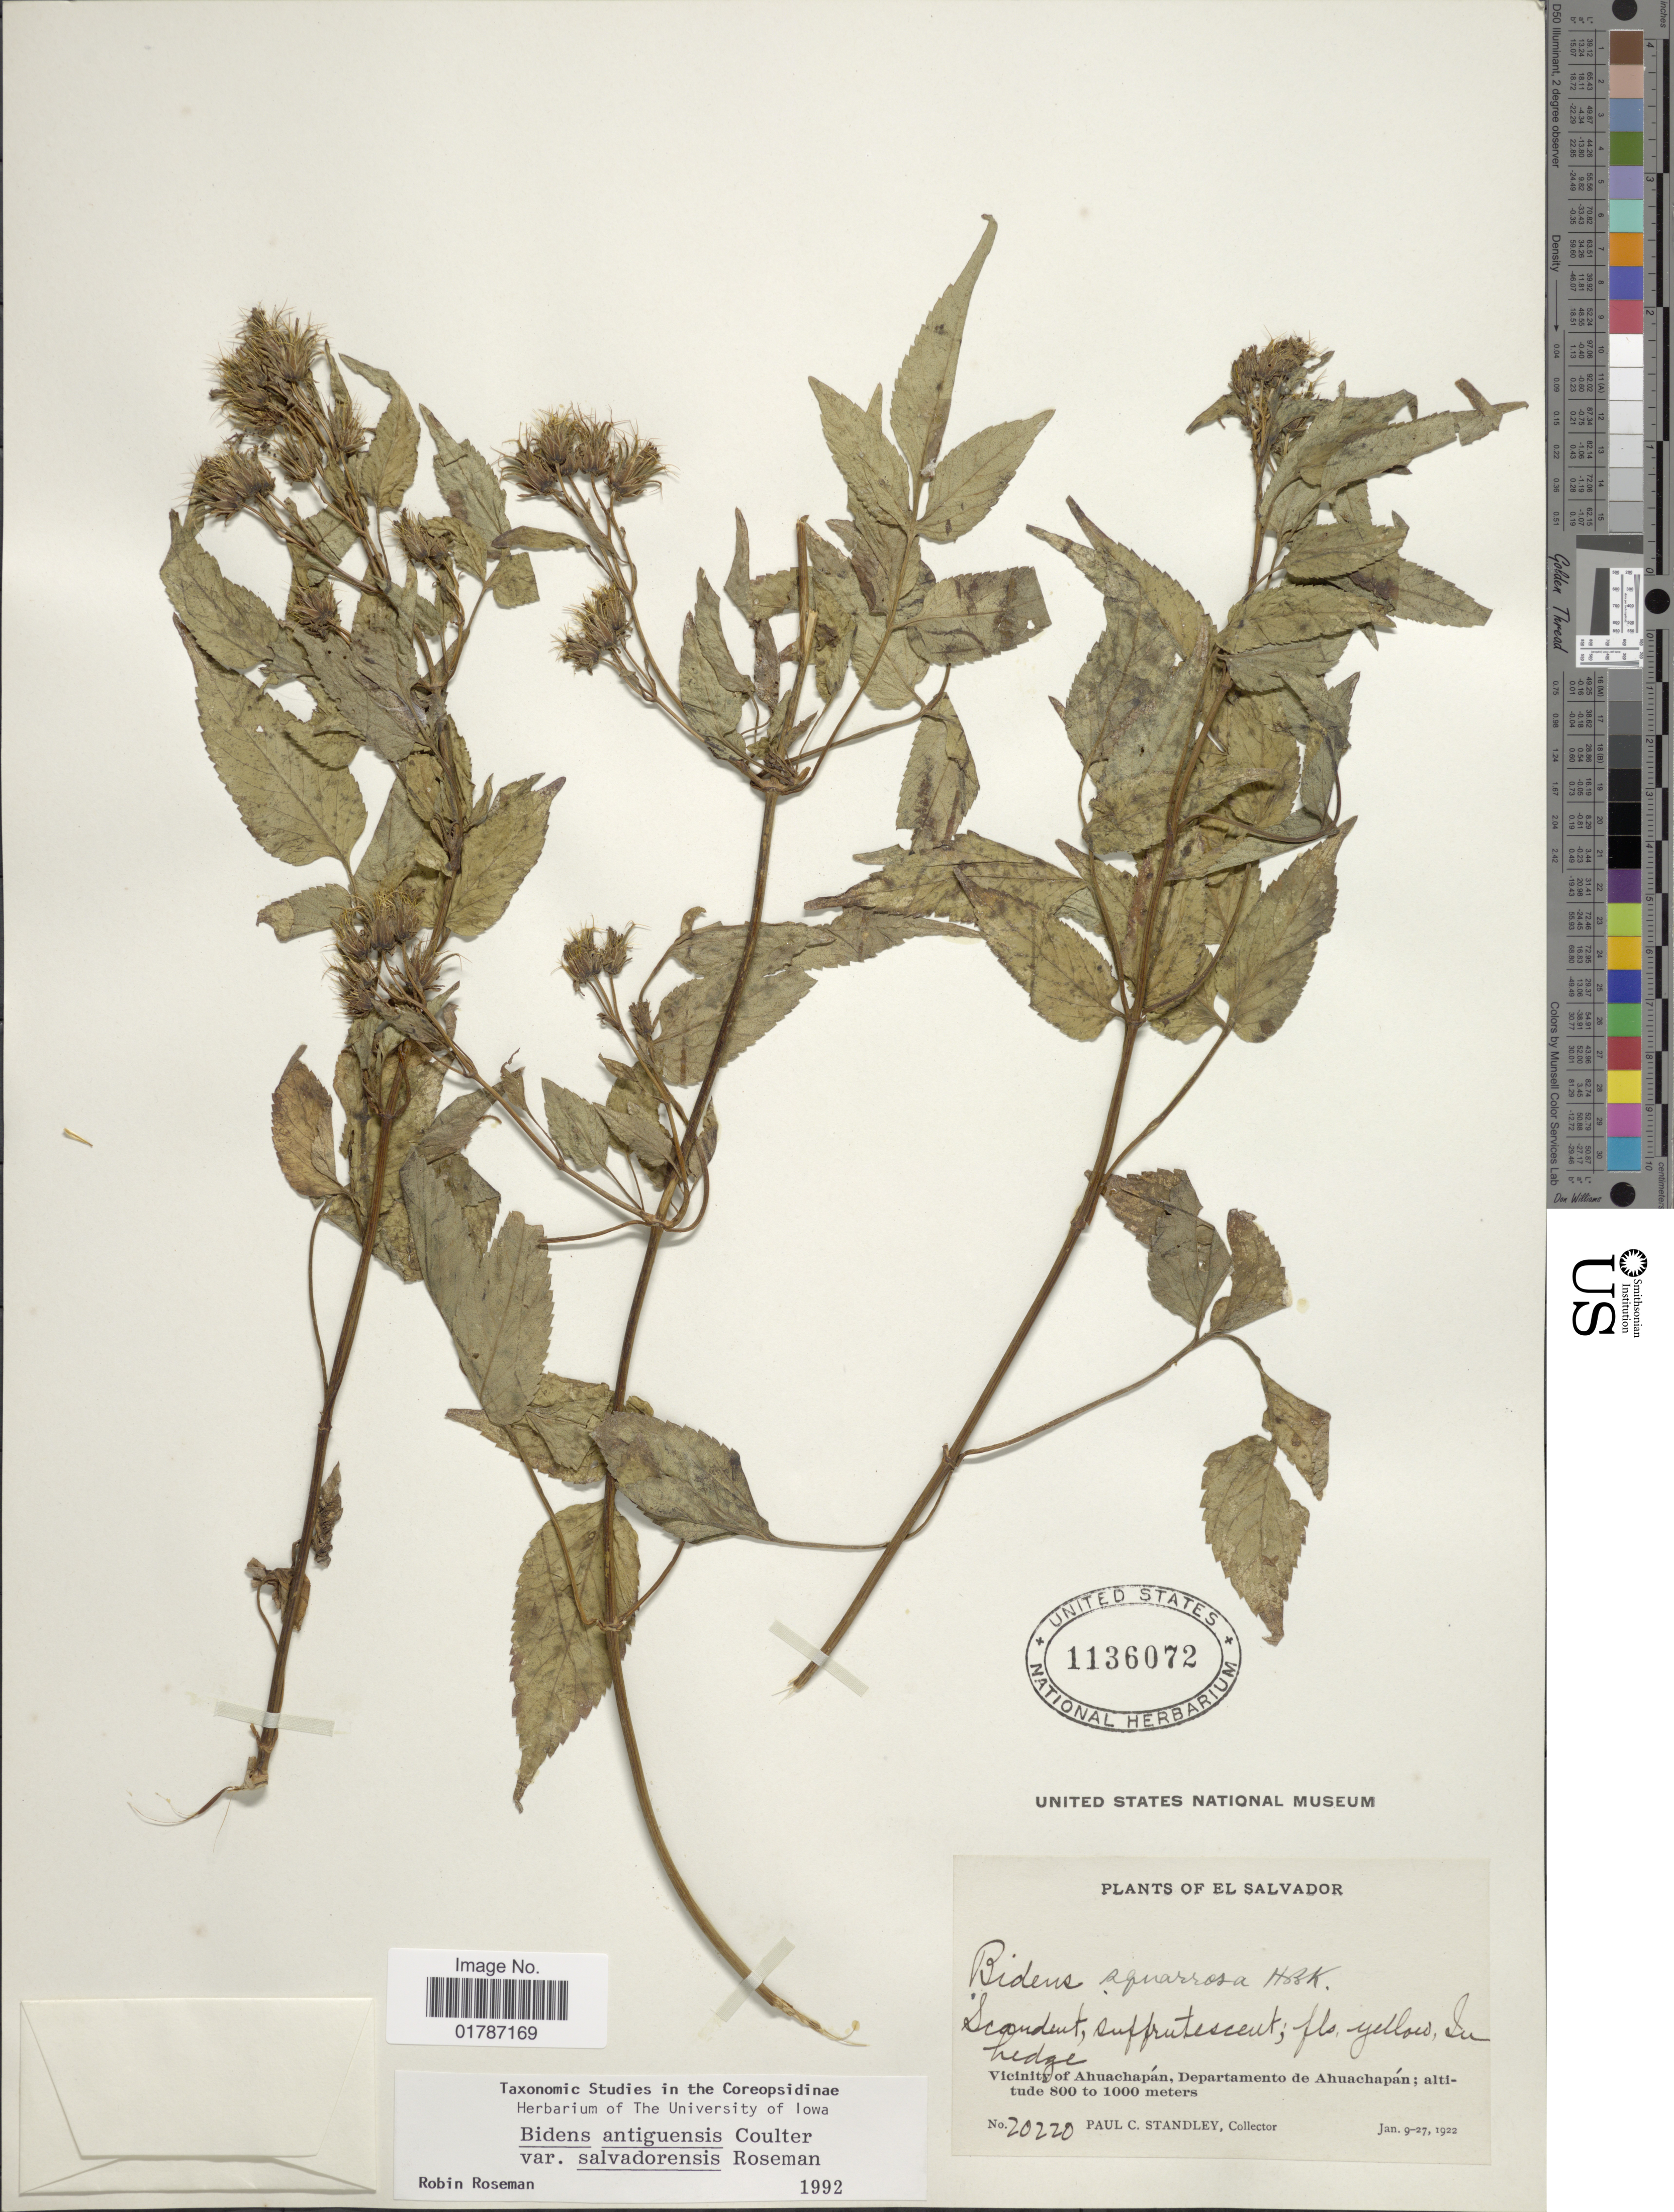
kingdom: Plantae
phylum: Tracheophyta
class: Magnoliopsida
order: Asterales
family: Asteraceae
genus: Bidens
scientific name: Bidens antiguensis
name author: J.M. Coult.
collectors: P. C. Standley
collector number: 20220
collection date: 1922-01-09/1922-01-27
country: El Salvador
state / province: Ahuachapan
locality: Vicinity of Ahuachapan, Departamento de Ahuachapan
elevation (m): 800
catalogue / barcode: US 1136072